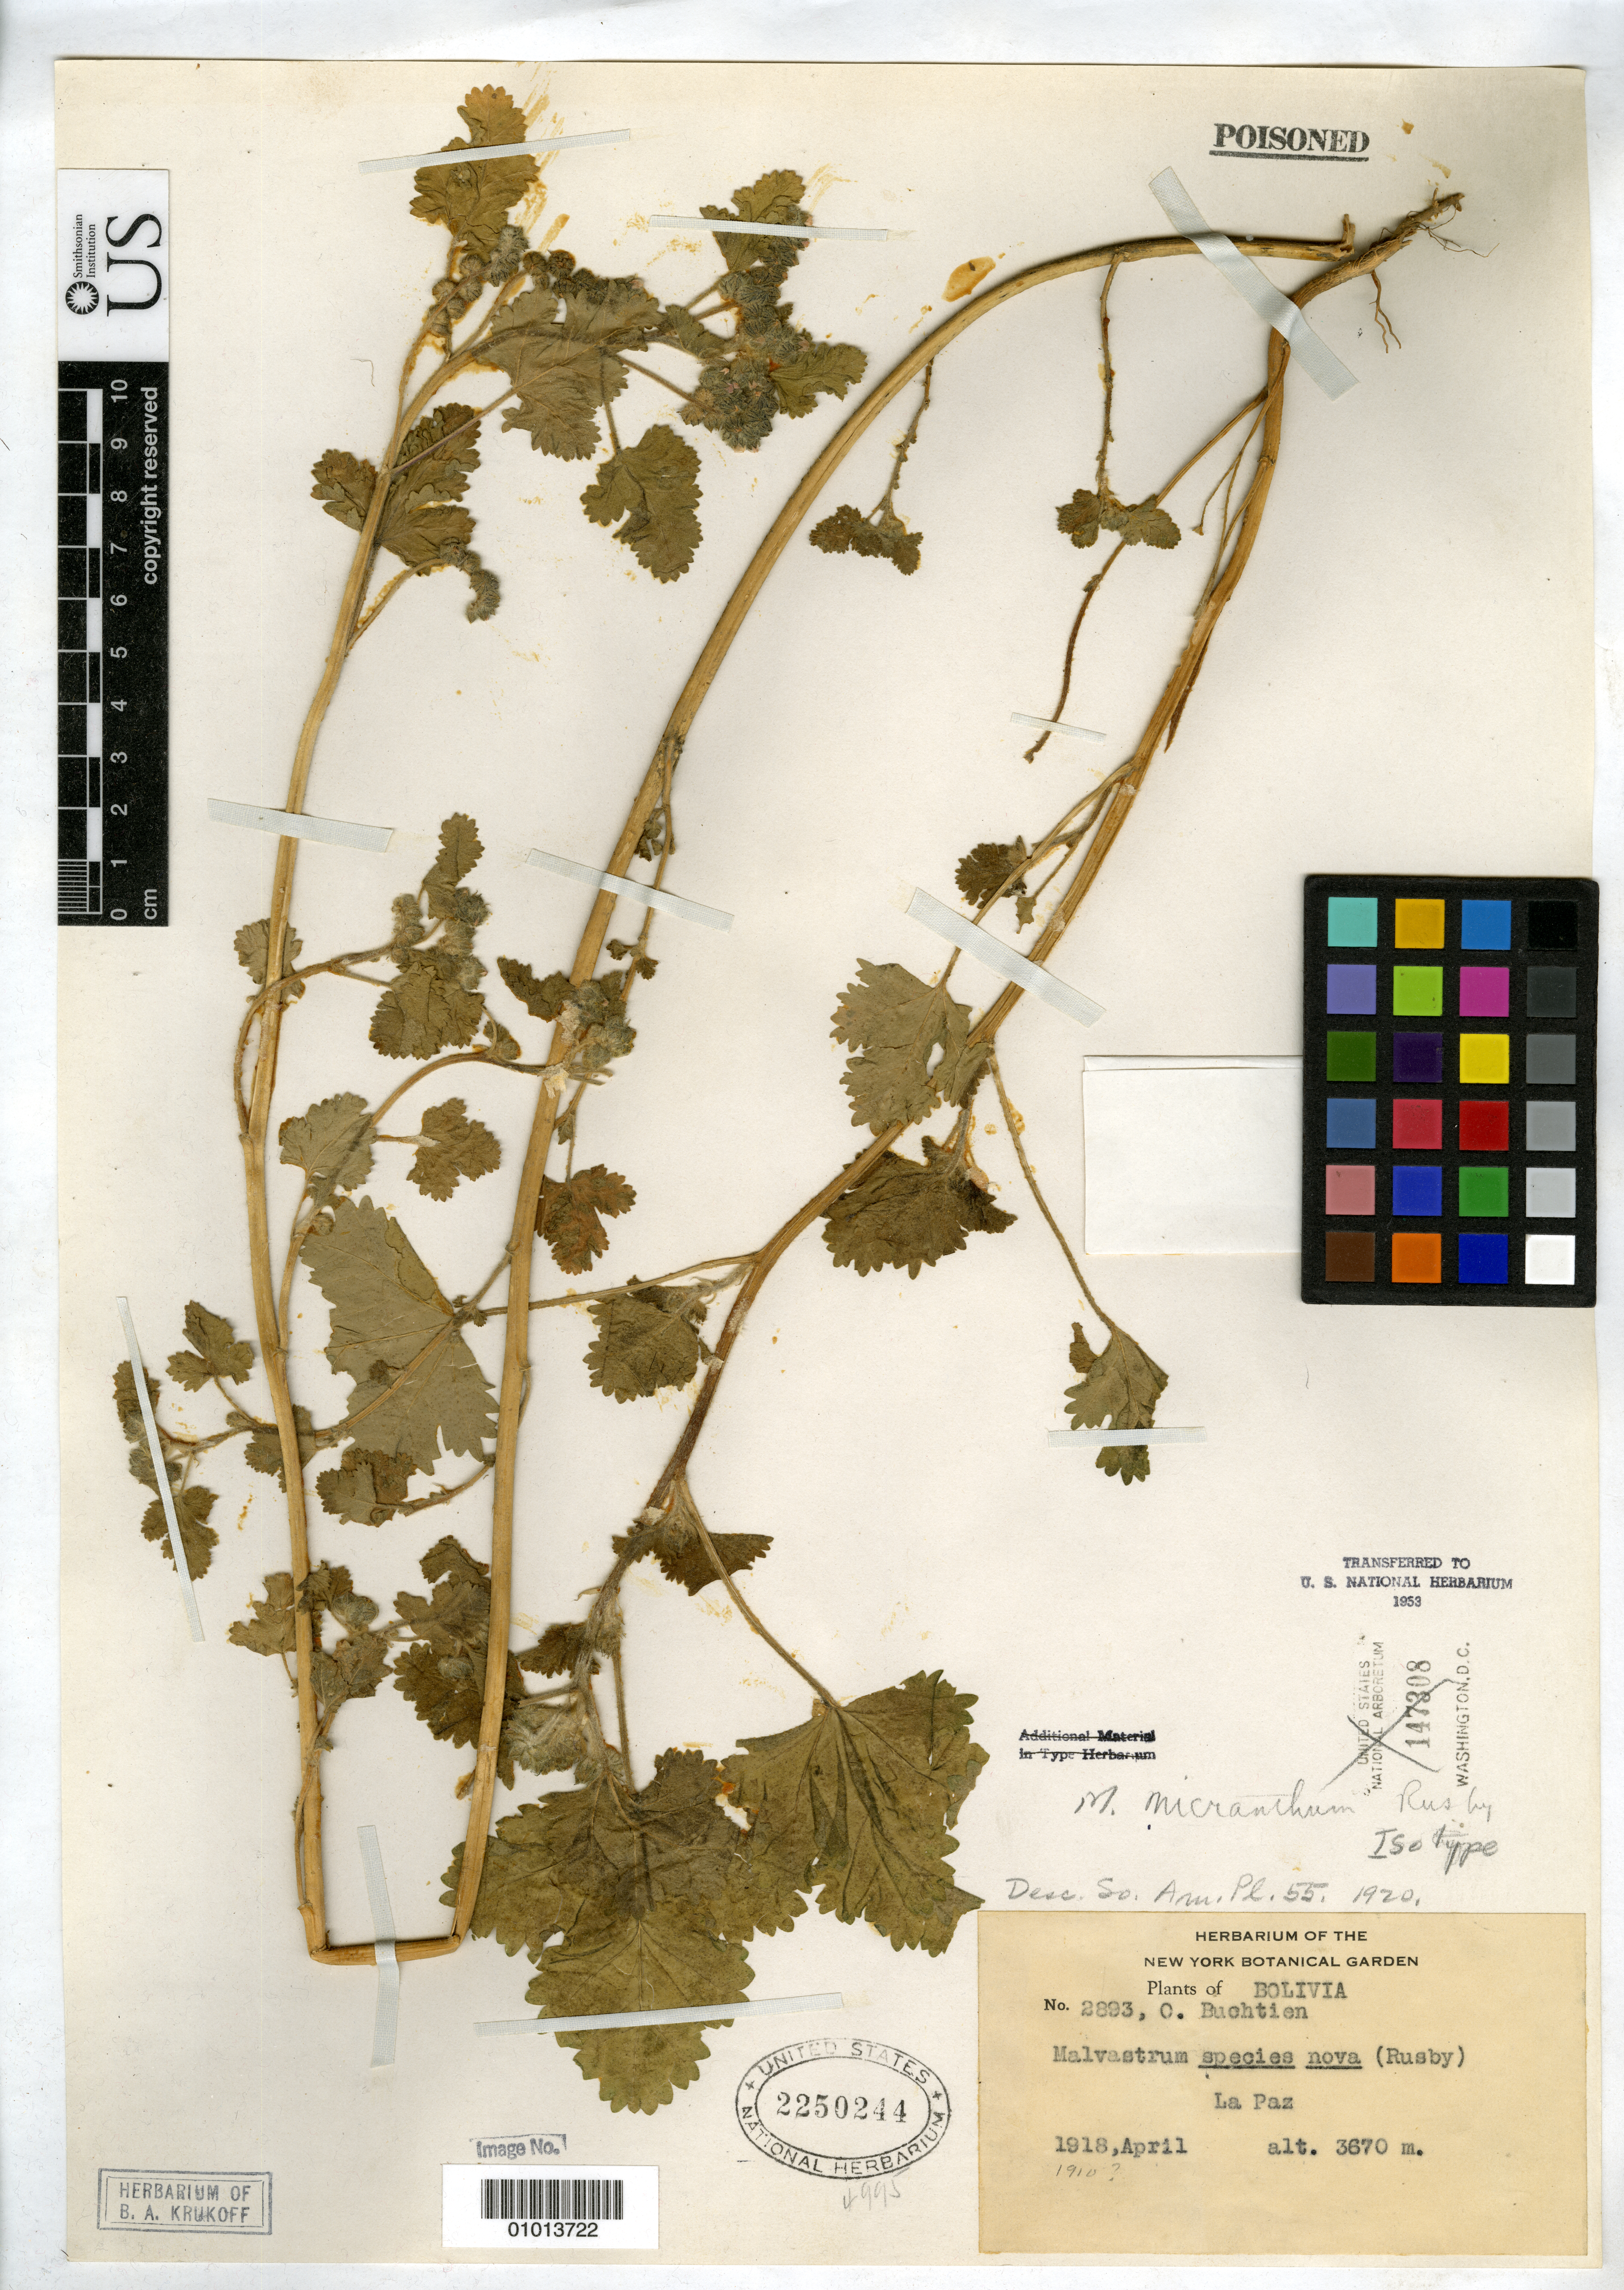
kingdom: Plantae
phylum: Tracheophyta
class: Magnoliopsida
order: Malvales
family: Malvaceae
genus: Malvastrum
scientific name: Malvastrum micranthum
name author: Wooton & Standl.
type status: Possible Isotype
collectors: O. Buchtien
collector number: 2893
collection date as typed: Apr 1918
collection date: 1918-04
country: Bolivia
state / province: La Paz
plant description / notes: Later homonym of Malvastrum micranthus Wooton & Standley (1913).; Collection date on label possibly in error; protologue cites April 1910.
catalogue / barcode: US 2250244